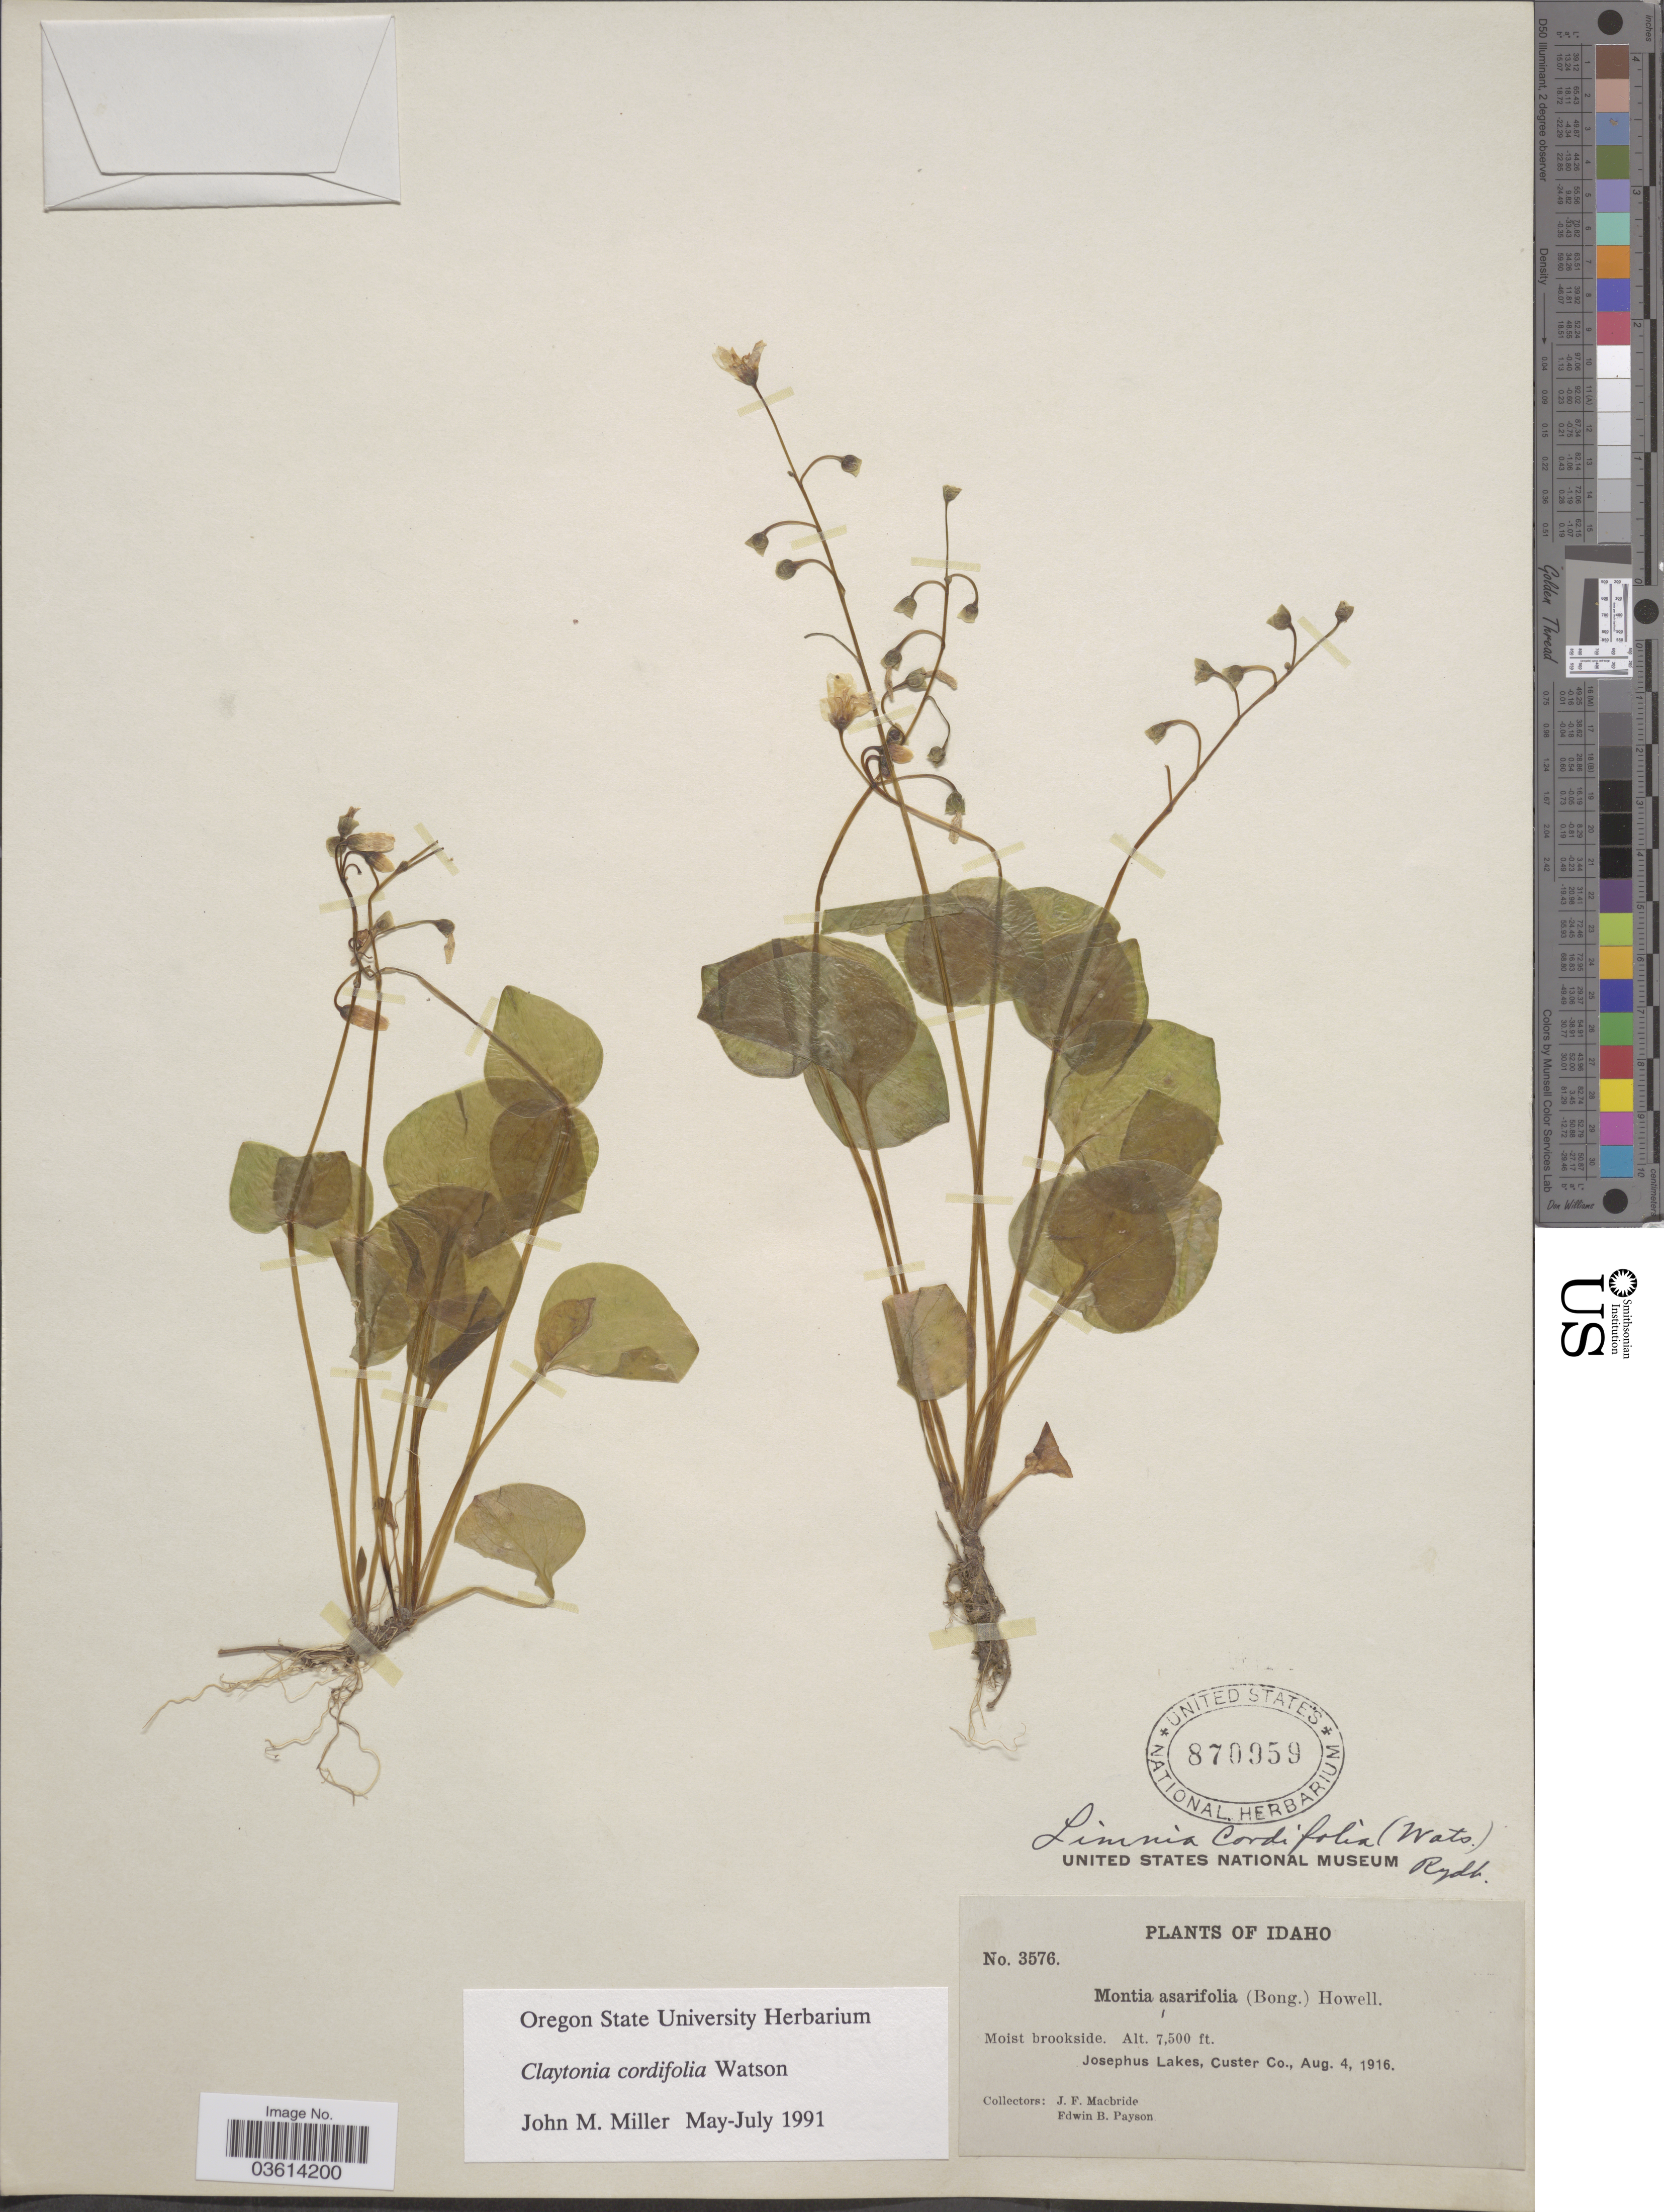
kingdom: Plantae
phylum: Tracheophyta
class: Magnoliopsida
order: Caryophyllales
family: Montiaceae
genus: Claytonia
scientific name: Claytonia cordifolia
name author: S. Watson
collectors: J. F. Macbride & E. B. Payson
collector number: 3576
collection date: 1916-08-04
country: United States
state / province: Idaho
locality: Josephus Lakes, Custer Co.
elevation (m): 2286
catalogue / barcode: US 870959